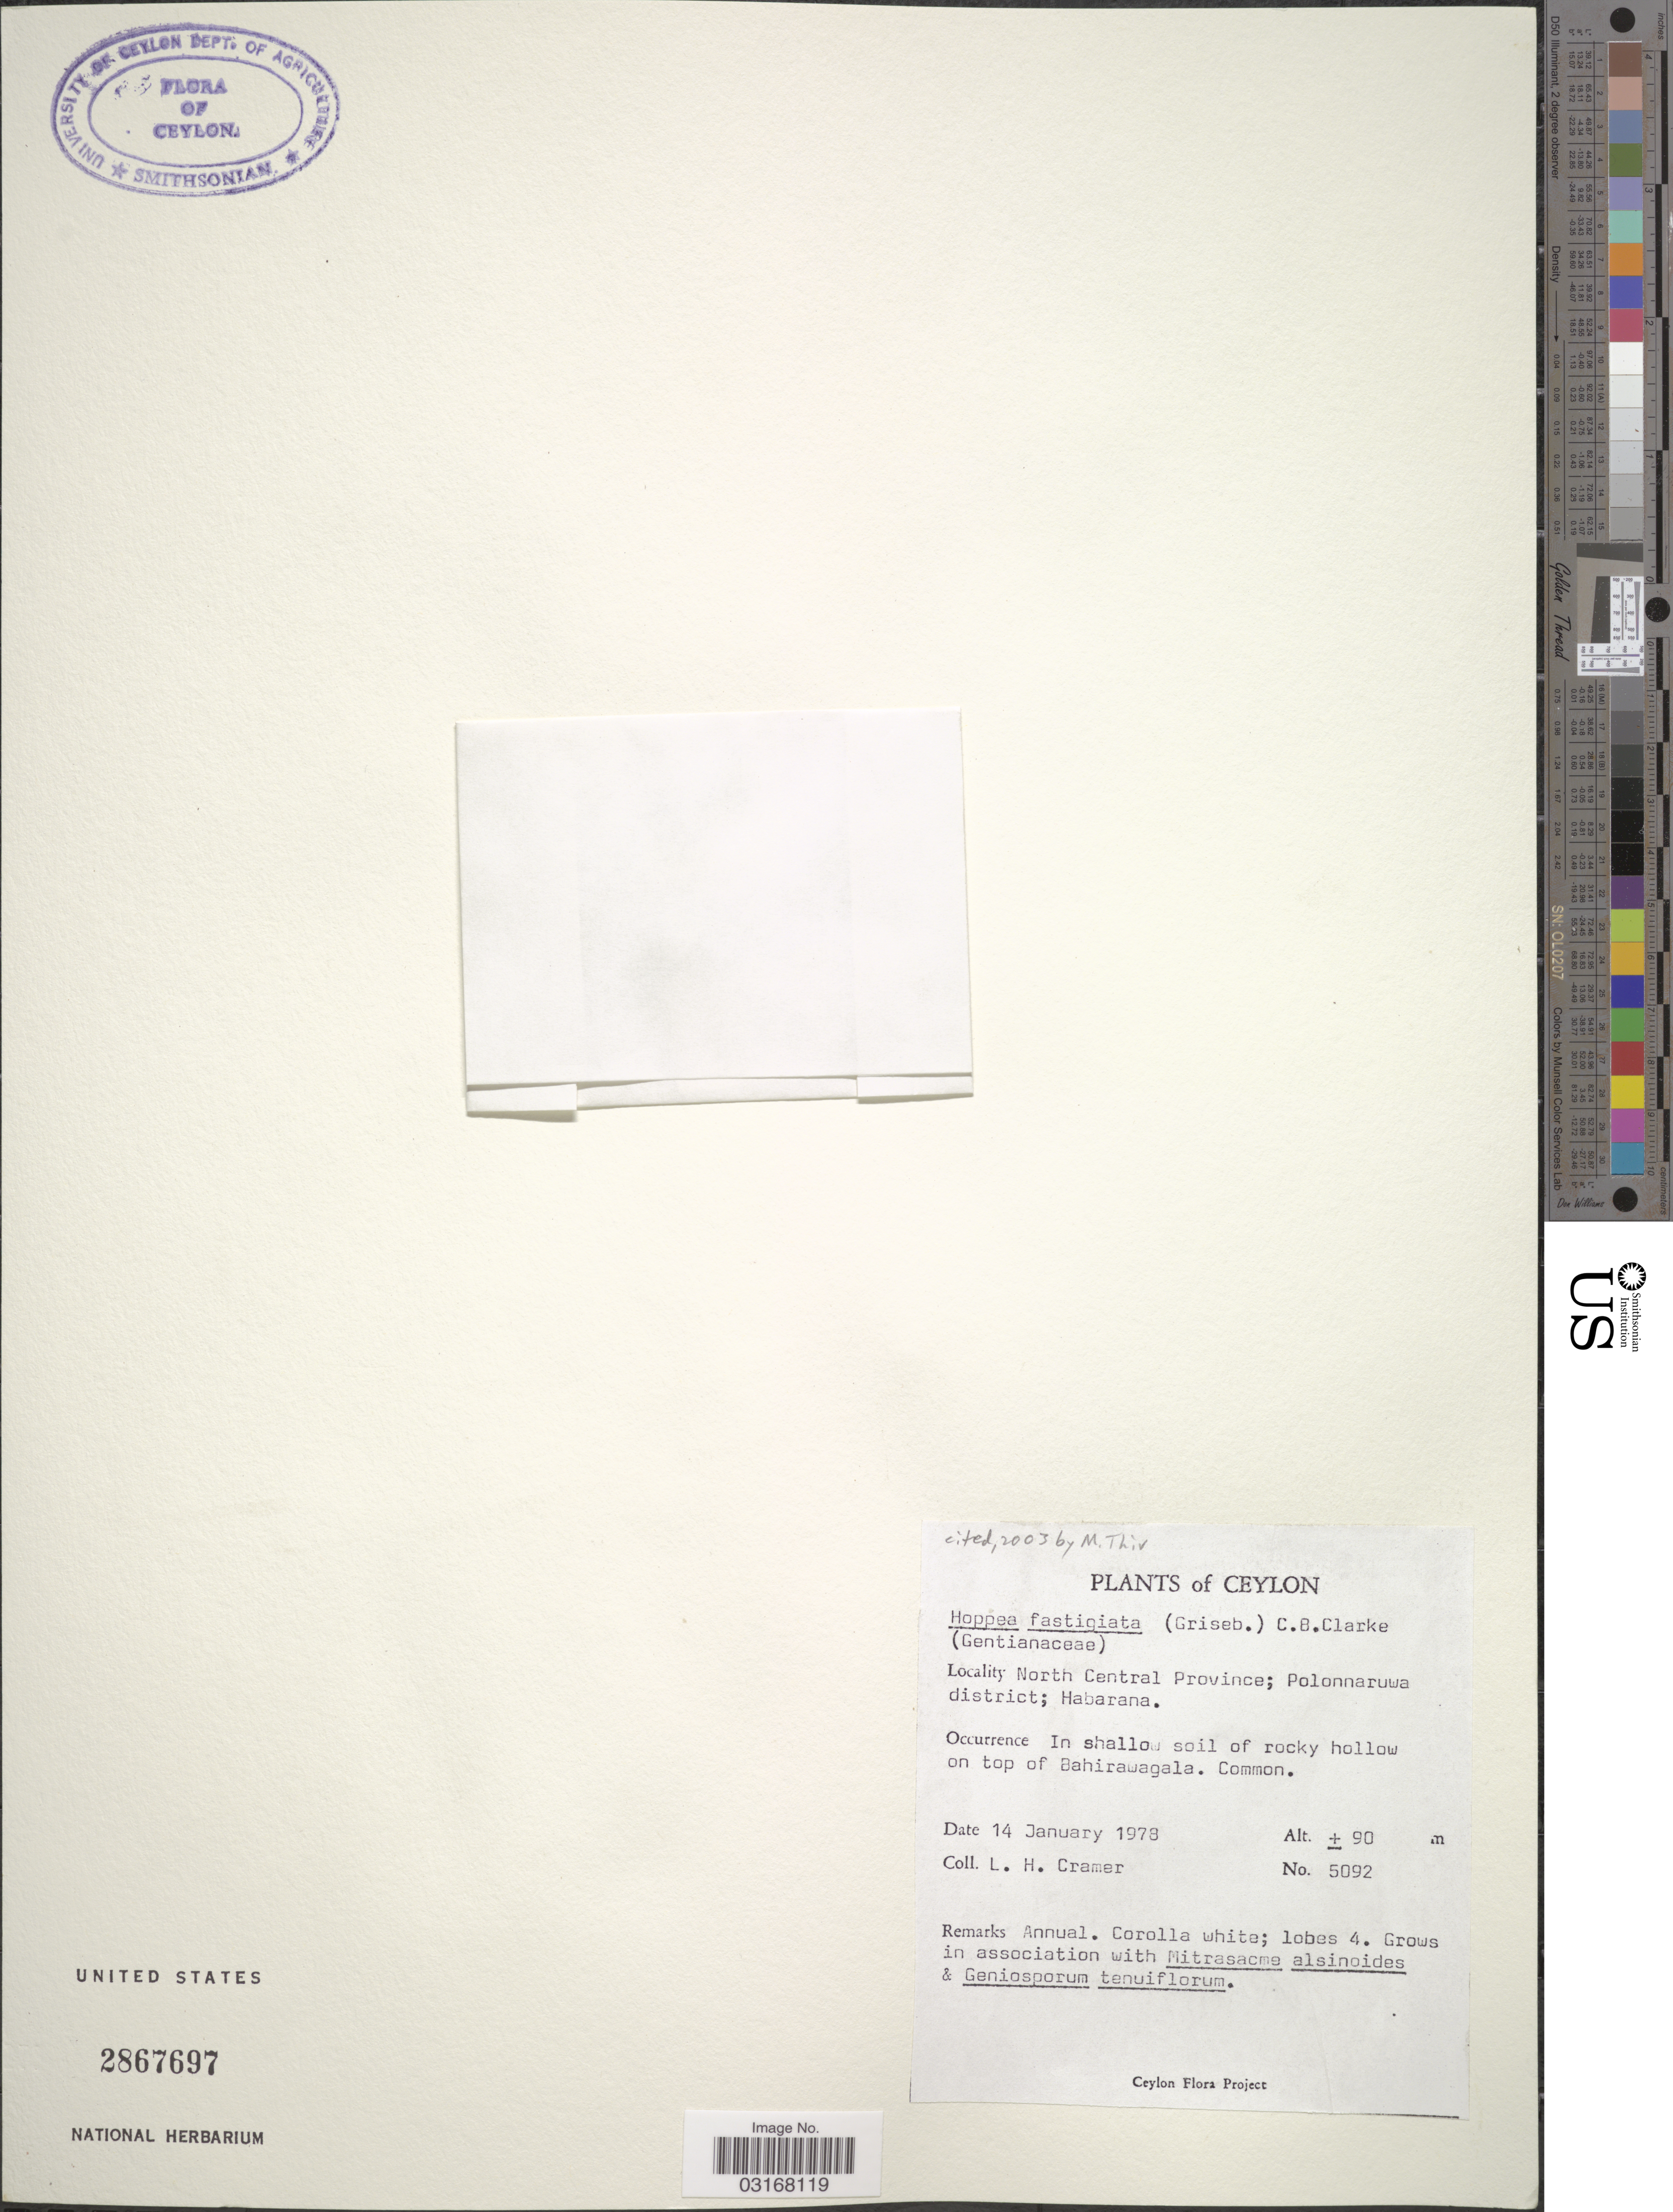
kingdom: Plantae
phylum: Tracheophyta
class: Magnoliopsida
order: Gentianales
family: Gentianaceae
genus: Hoppea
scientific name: Hoppea fastigiata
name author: (Griseb.) C.B. Clarke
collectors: L. H. Cramer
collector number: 5092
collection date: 1978-01-14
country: Sri Lanka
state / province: North Central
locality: Ceylon. Polonnaruwa district; Habarana. On top of Bahirawagala.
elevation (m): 90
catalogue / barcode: US 2867697